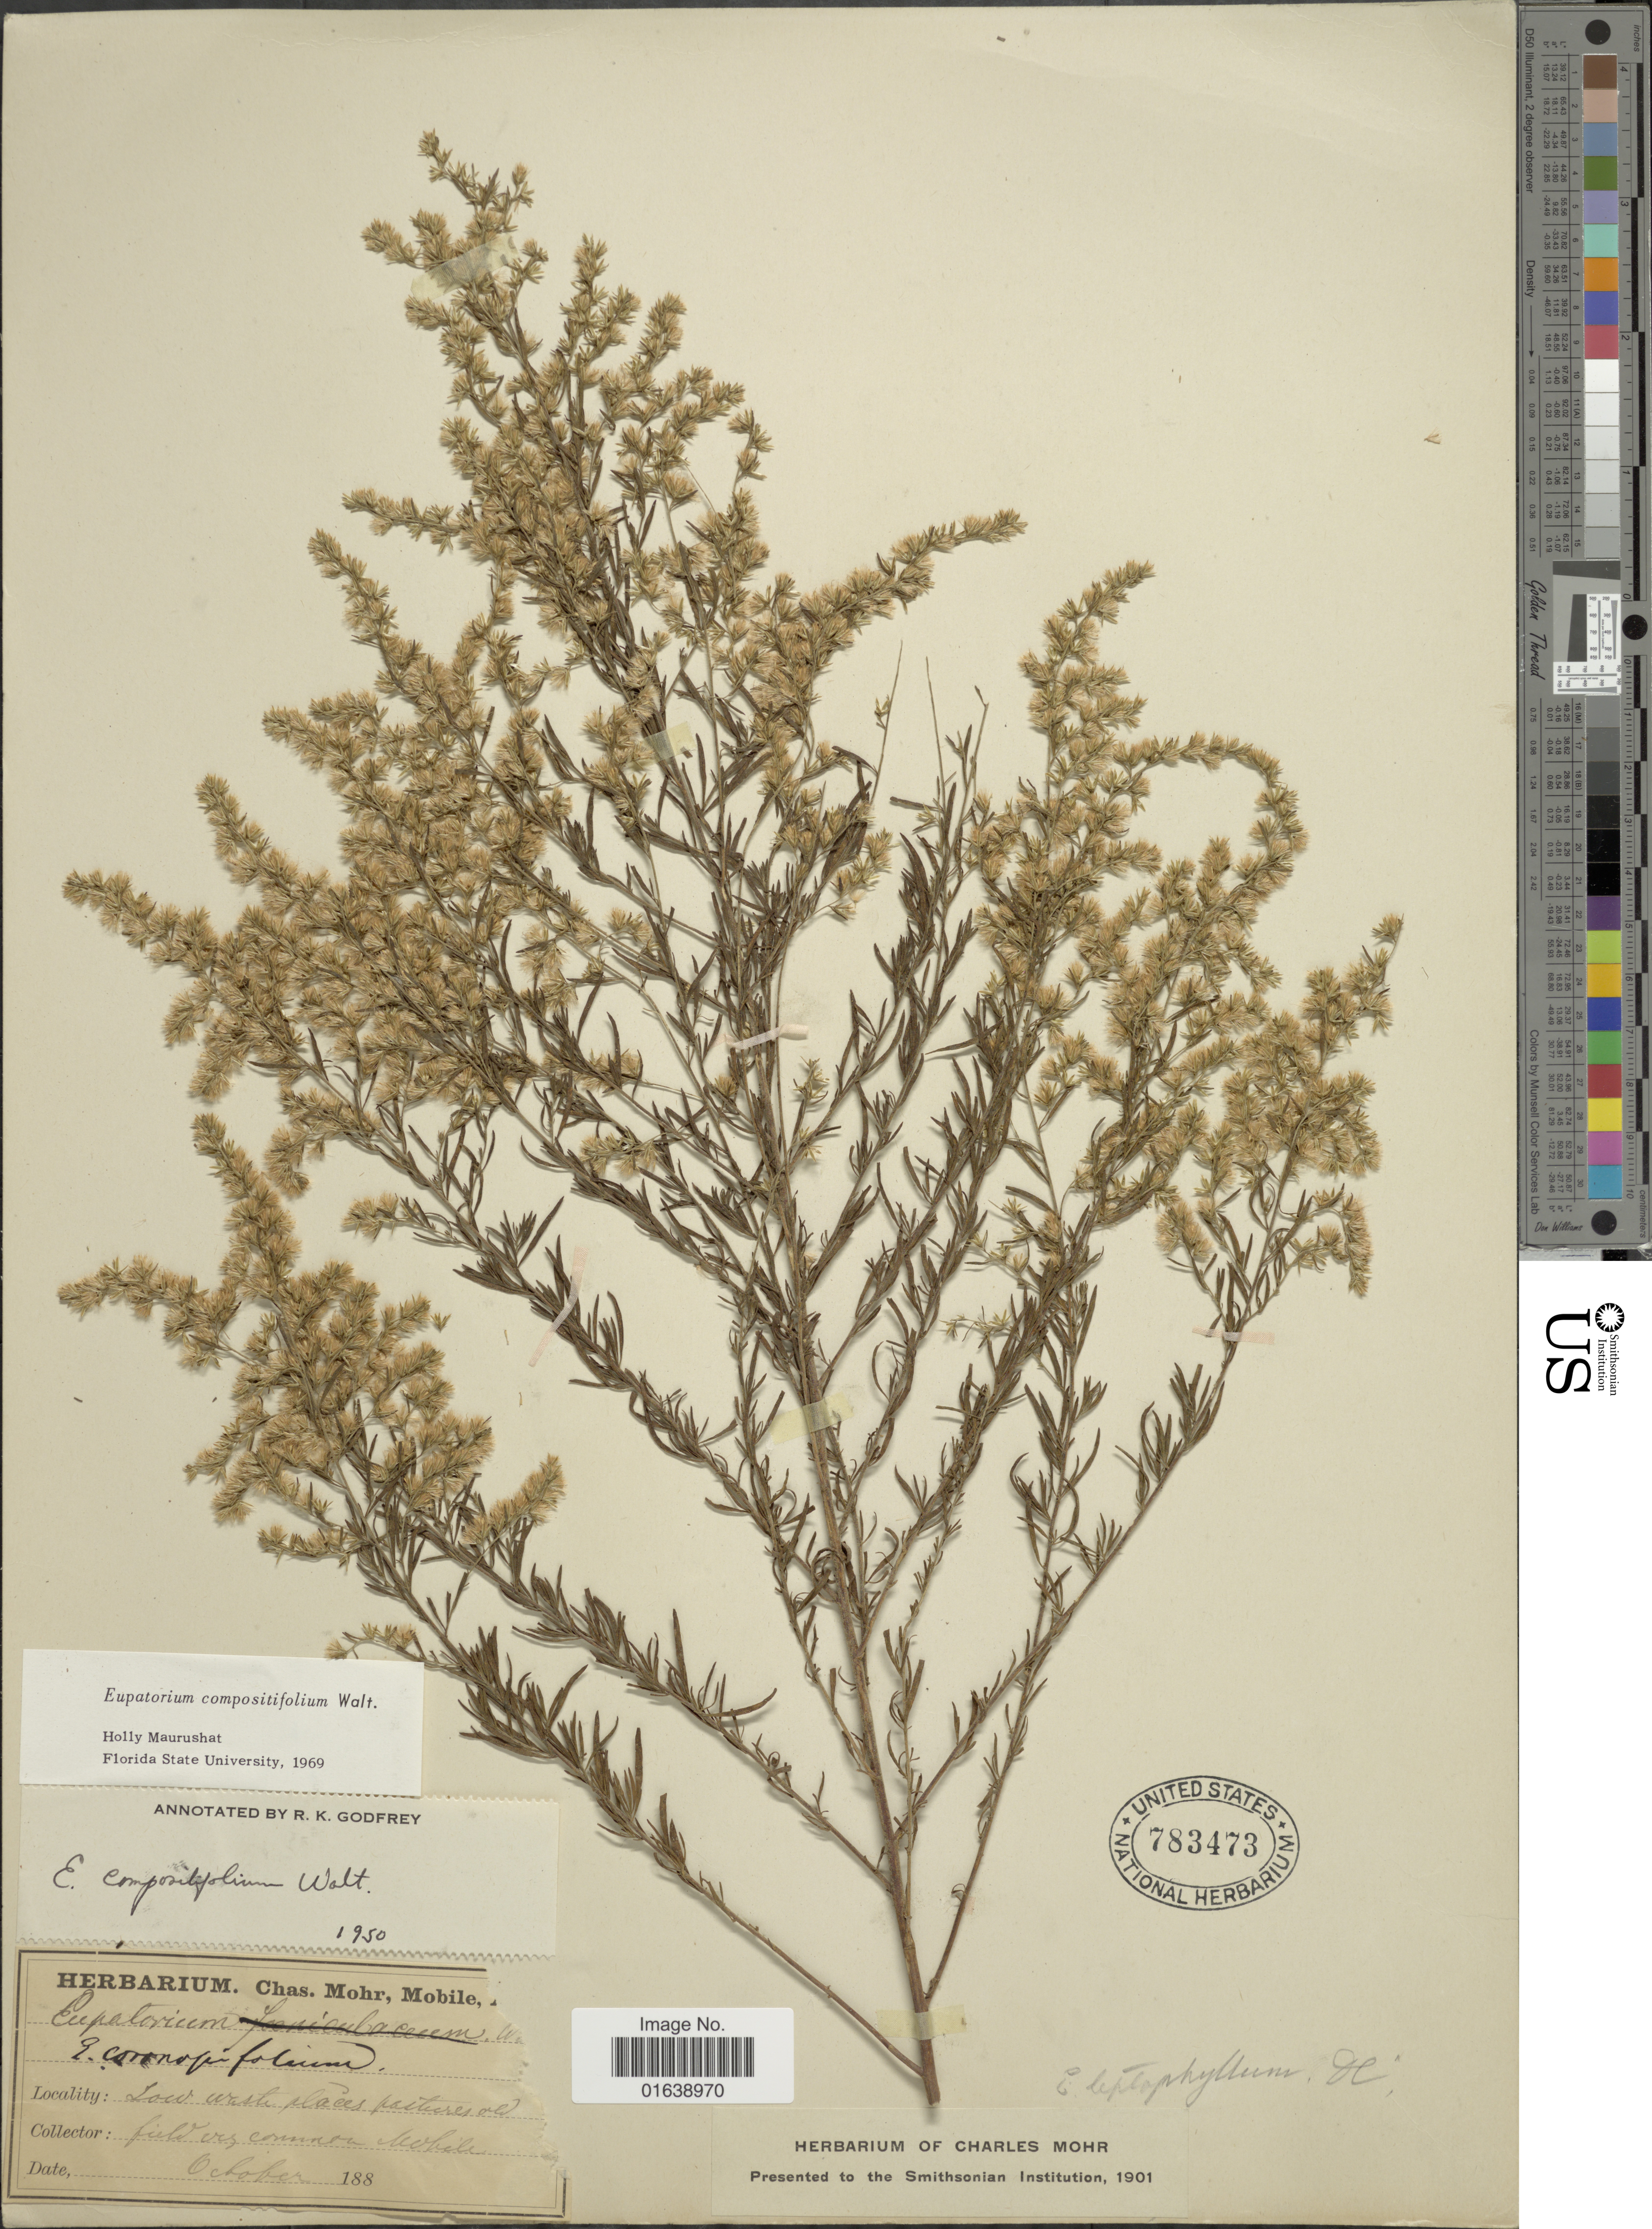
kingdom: Plantae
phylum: Tracheophyta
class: Magnoliopsida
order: Asterales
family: Asteraceae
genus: Eupatorium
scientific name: Eupatorium compositifolium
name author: Walter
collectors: ex herb. C. Mohr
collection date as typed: Oktober 188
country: United States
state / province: Alabama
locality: Low waste places pasture old field vers common while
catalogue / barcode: US 783473